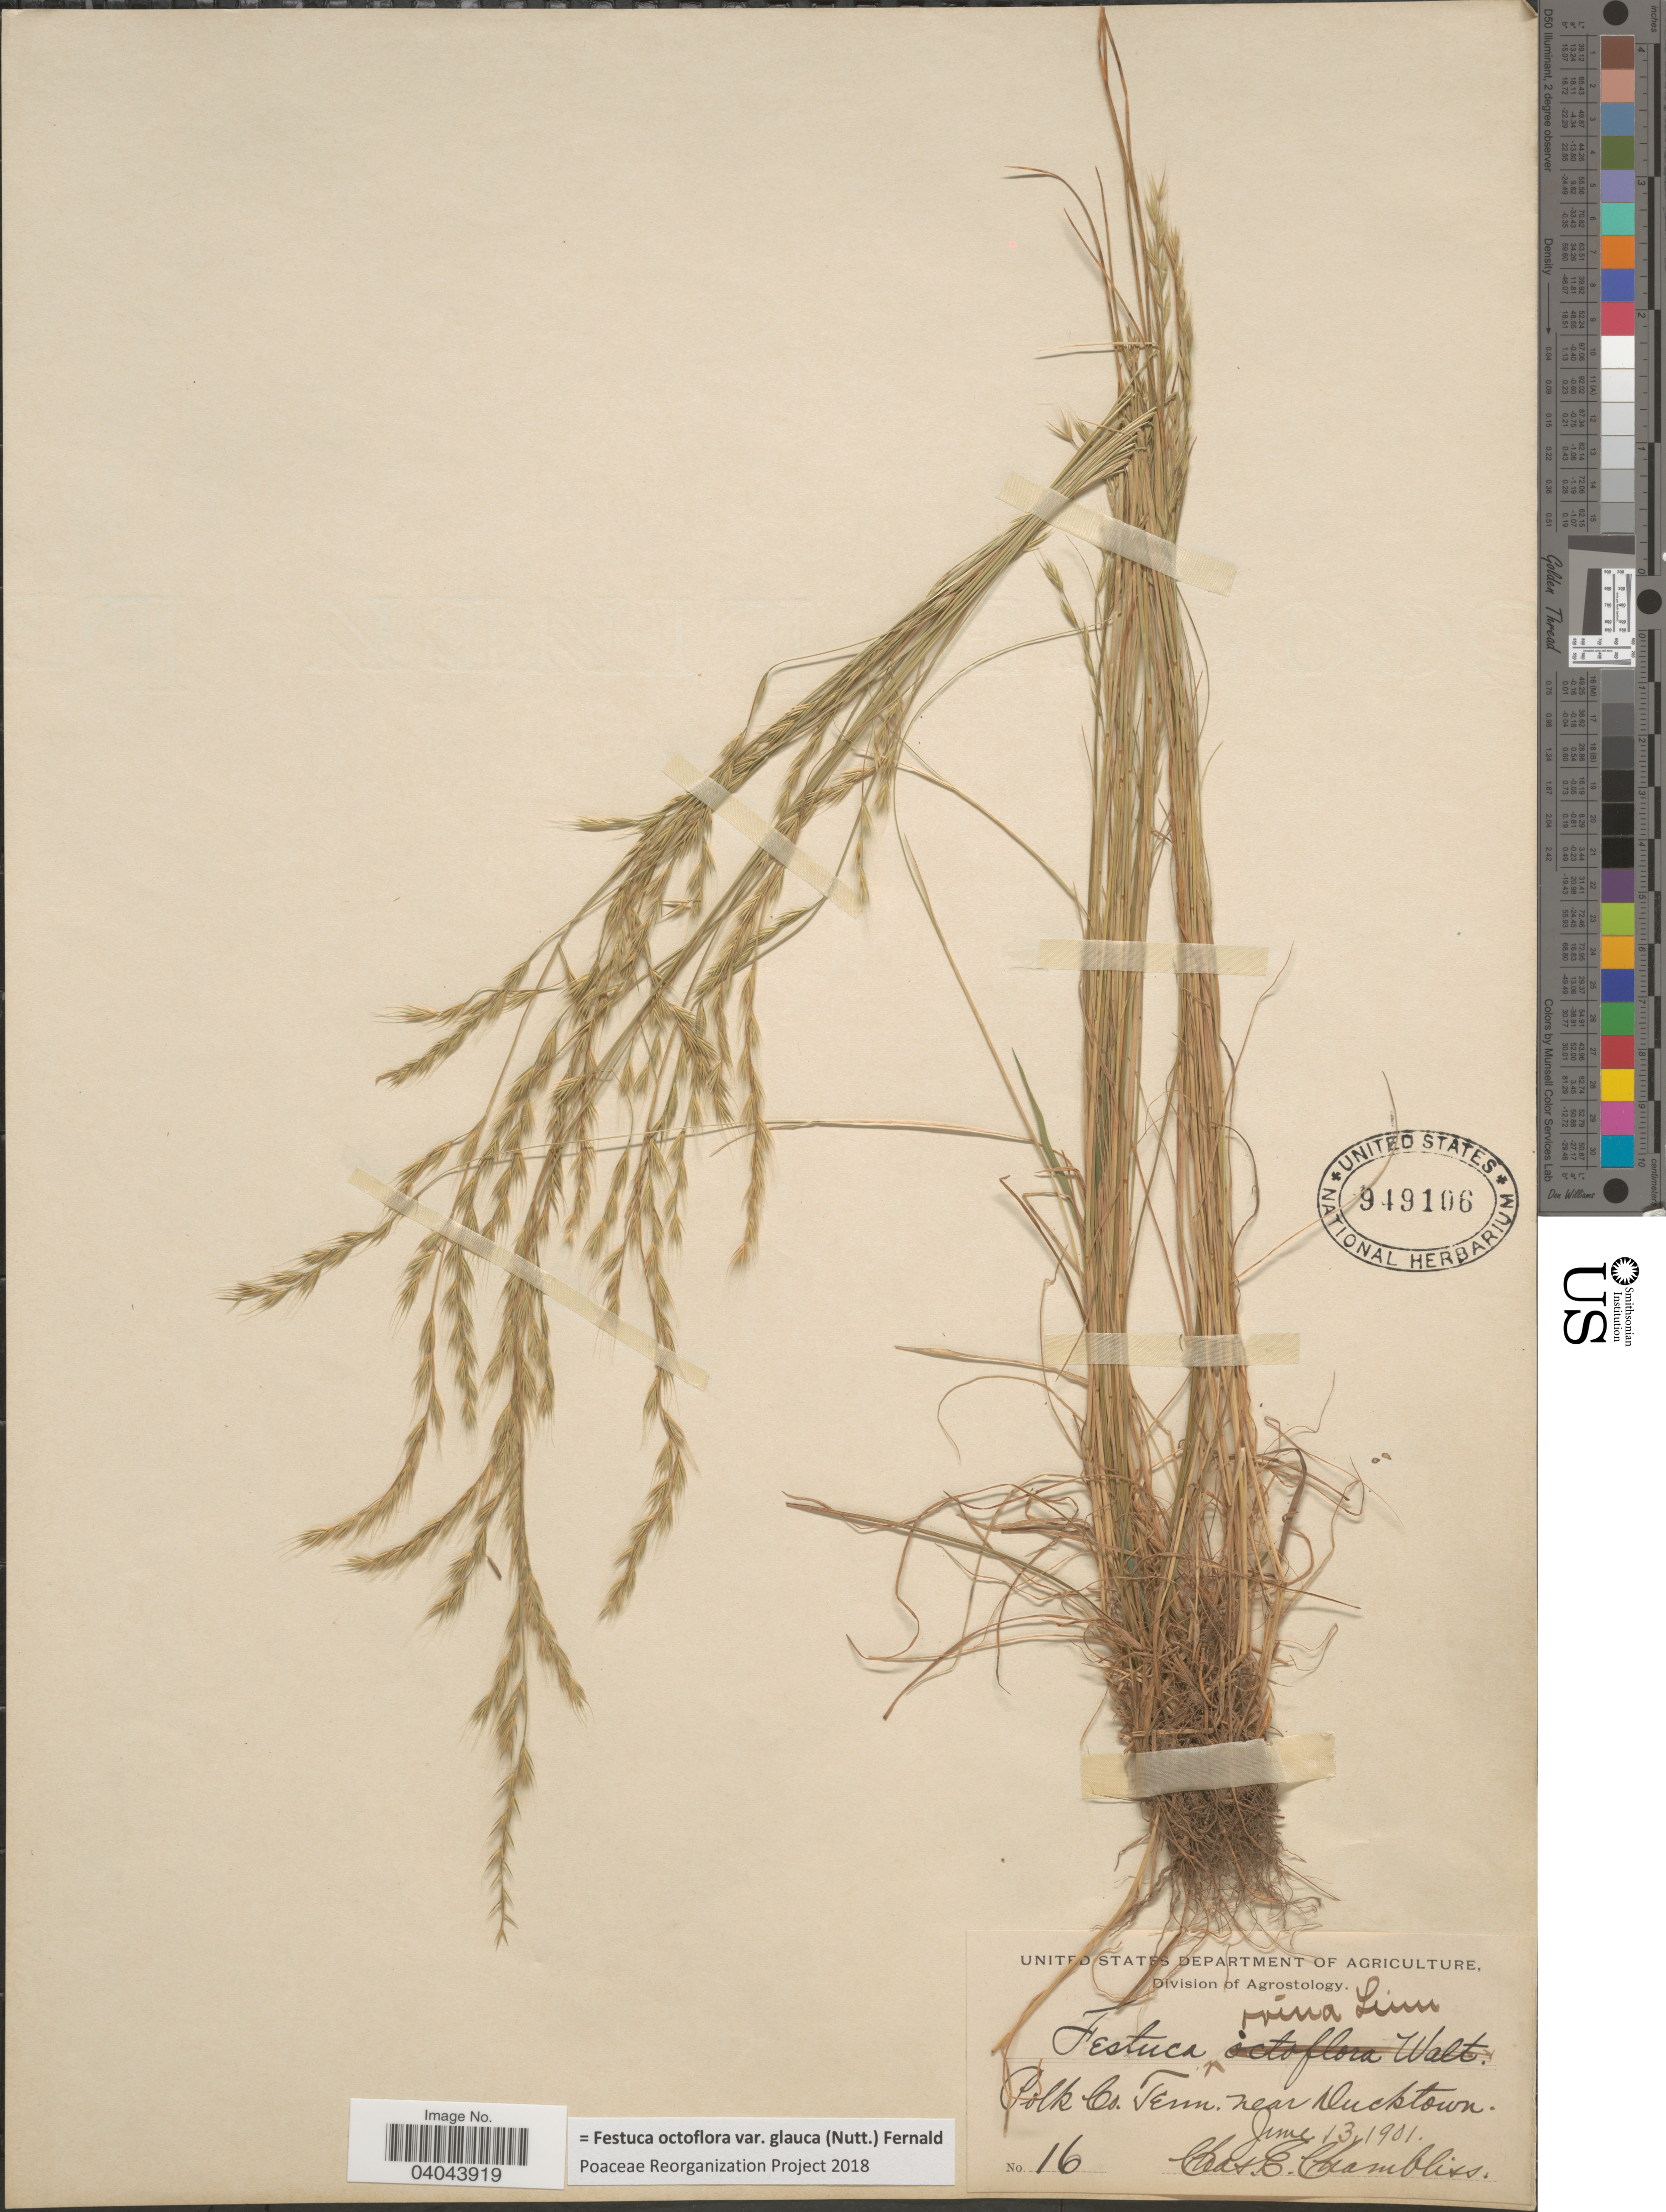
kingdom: Plantae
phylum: Tracheophyta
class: Liliopsida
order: Poales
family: Poaceae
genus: Festuca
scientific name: Festuca octoflora var. glauca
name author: (Nutt.) Fernald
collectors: C. Chambliss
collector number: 16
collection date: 1901-06-13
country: United States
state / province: Tennessee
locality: Polk Co. near Ducktown.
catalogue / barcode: US 949106